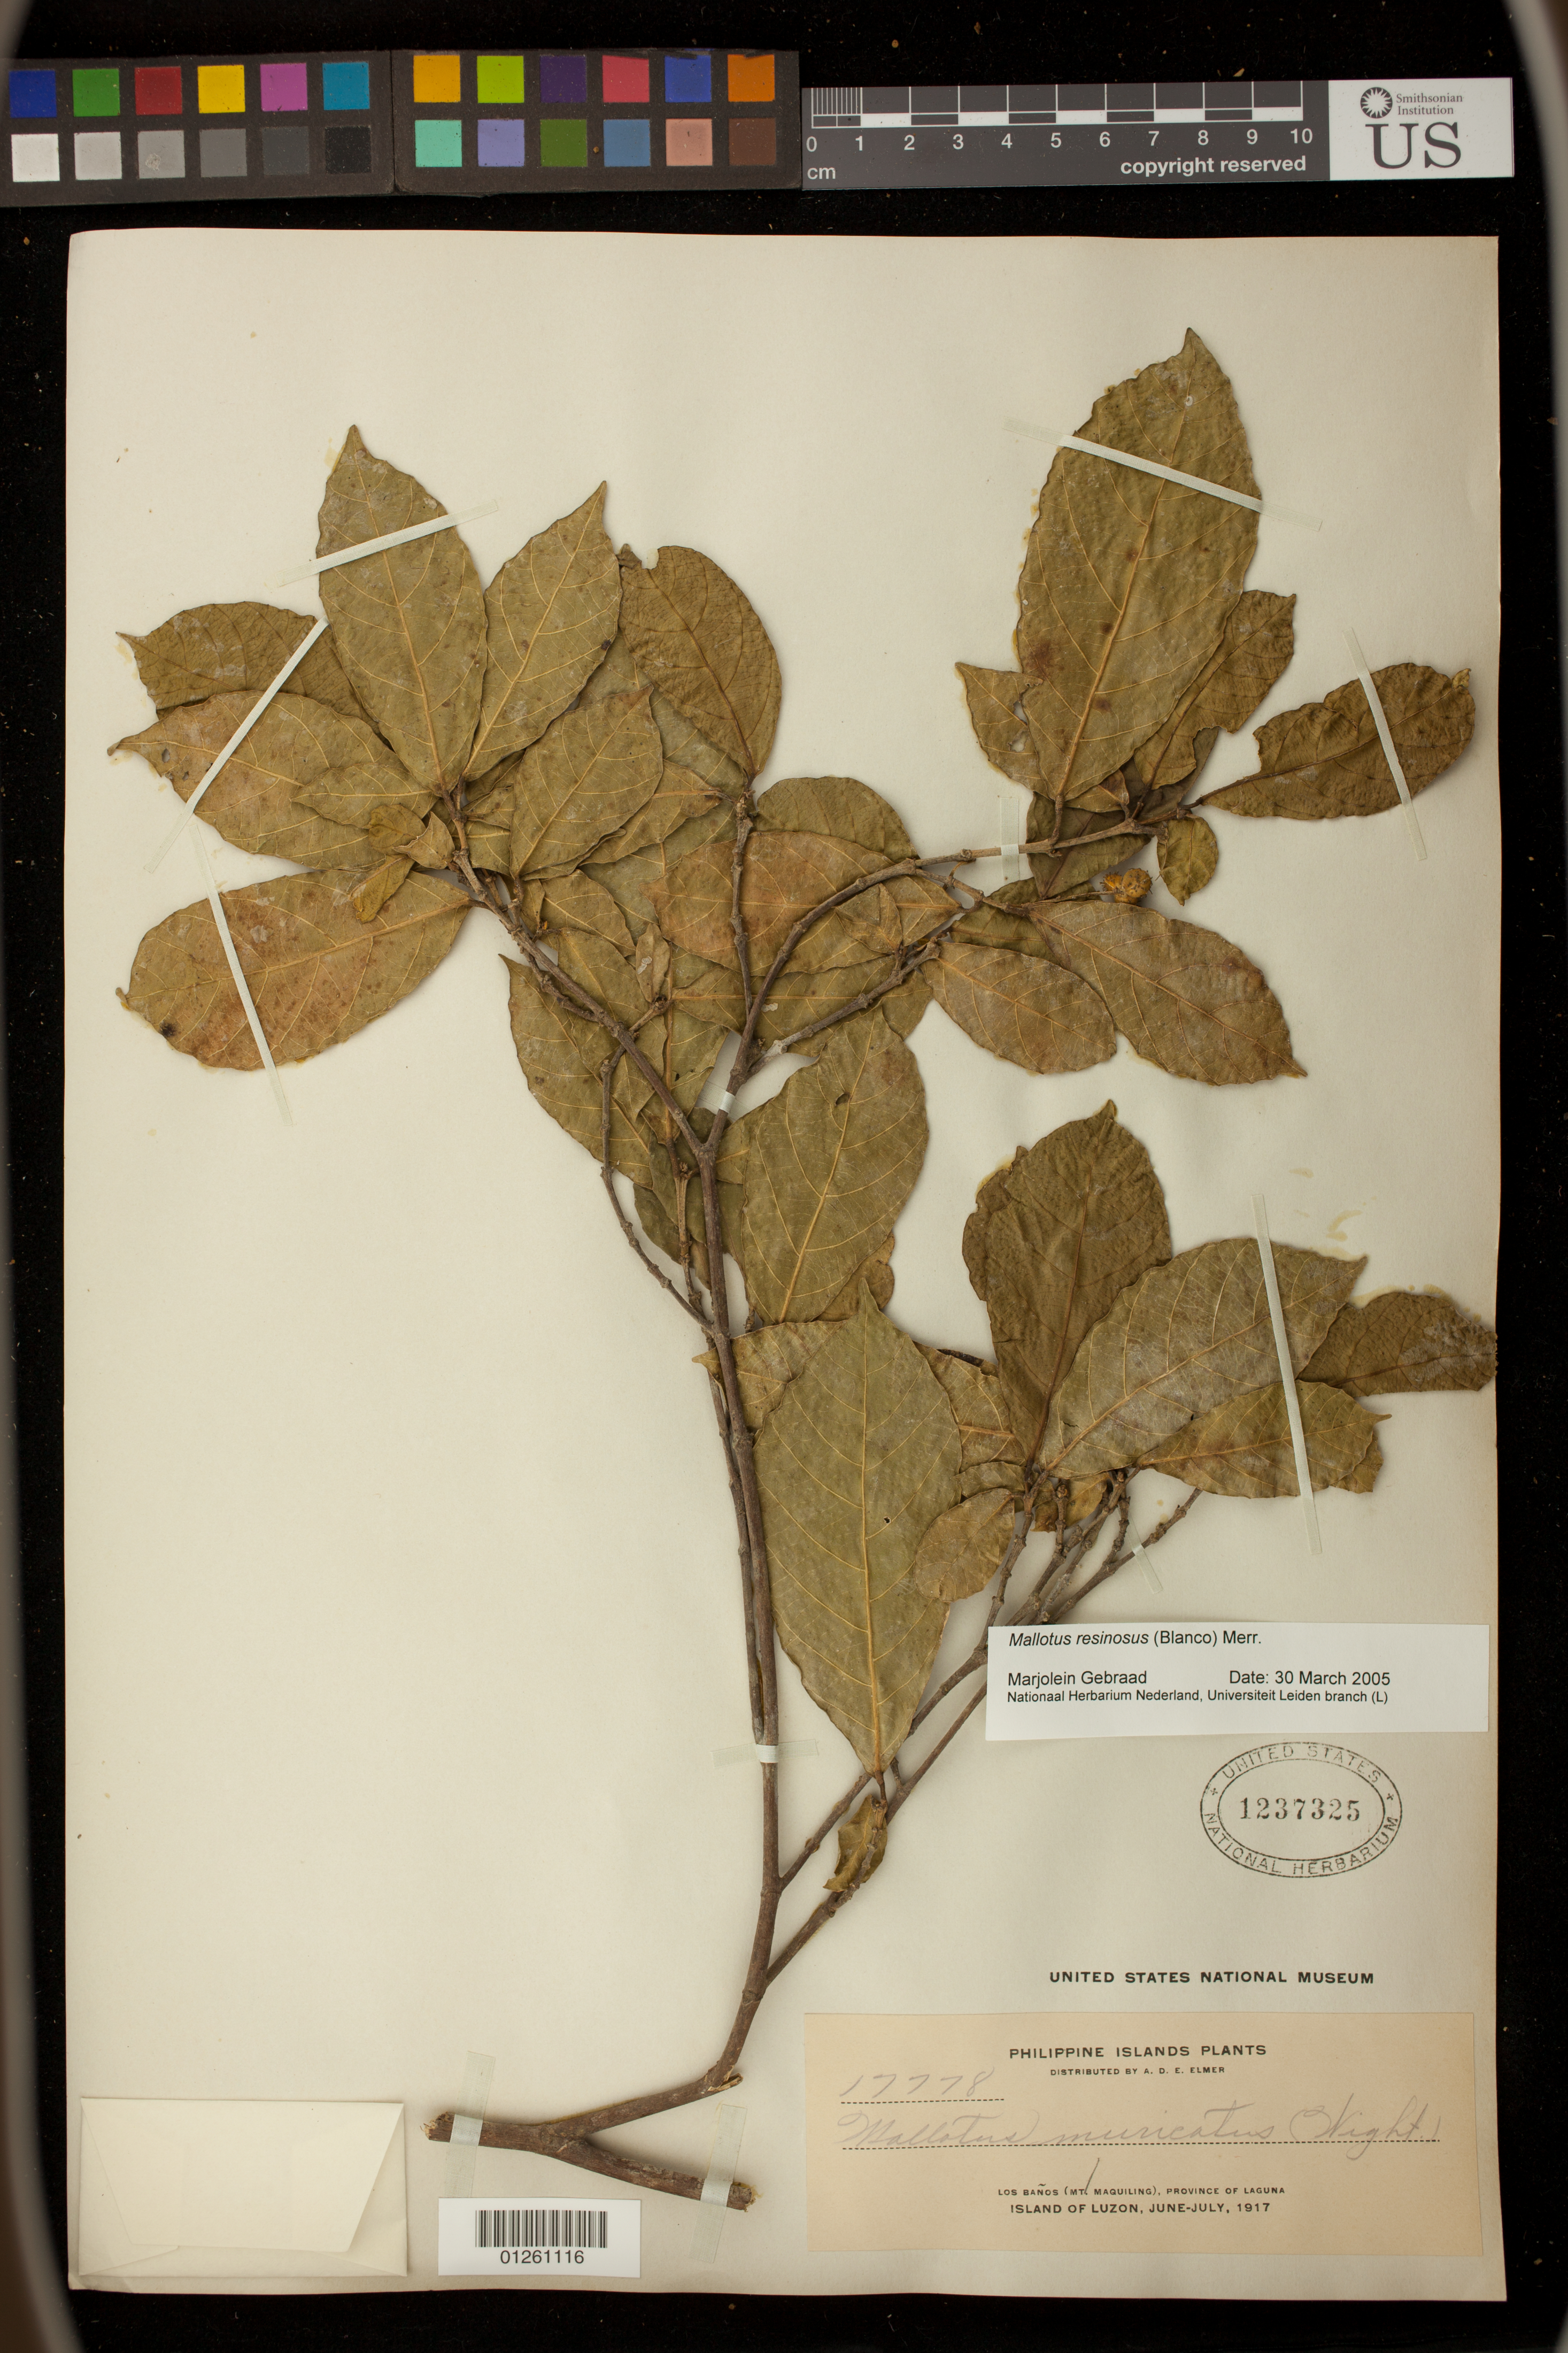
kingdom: Plantae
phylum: Tracheophyta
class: Magnoliopsida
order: Malpighiales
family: Euphorbiaceae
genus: Mallotus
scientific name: Mallotus resinosus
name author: (Blanco) Merr.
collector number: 17778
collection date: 1917-06/1917-07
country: Philippines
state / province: Calabarzon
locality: Los Banos (Mt. Maquiling), Province of Laguna, Island of Luzon.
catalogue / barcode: US 1237325